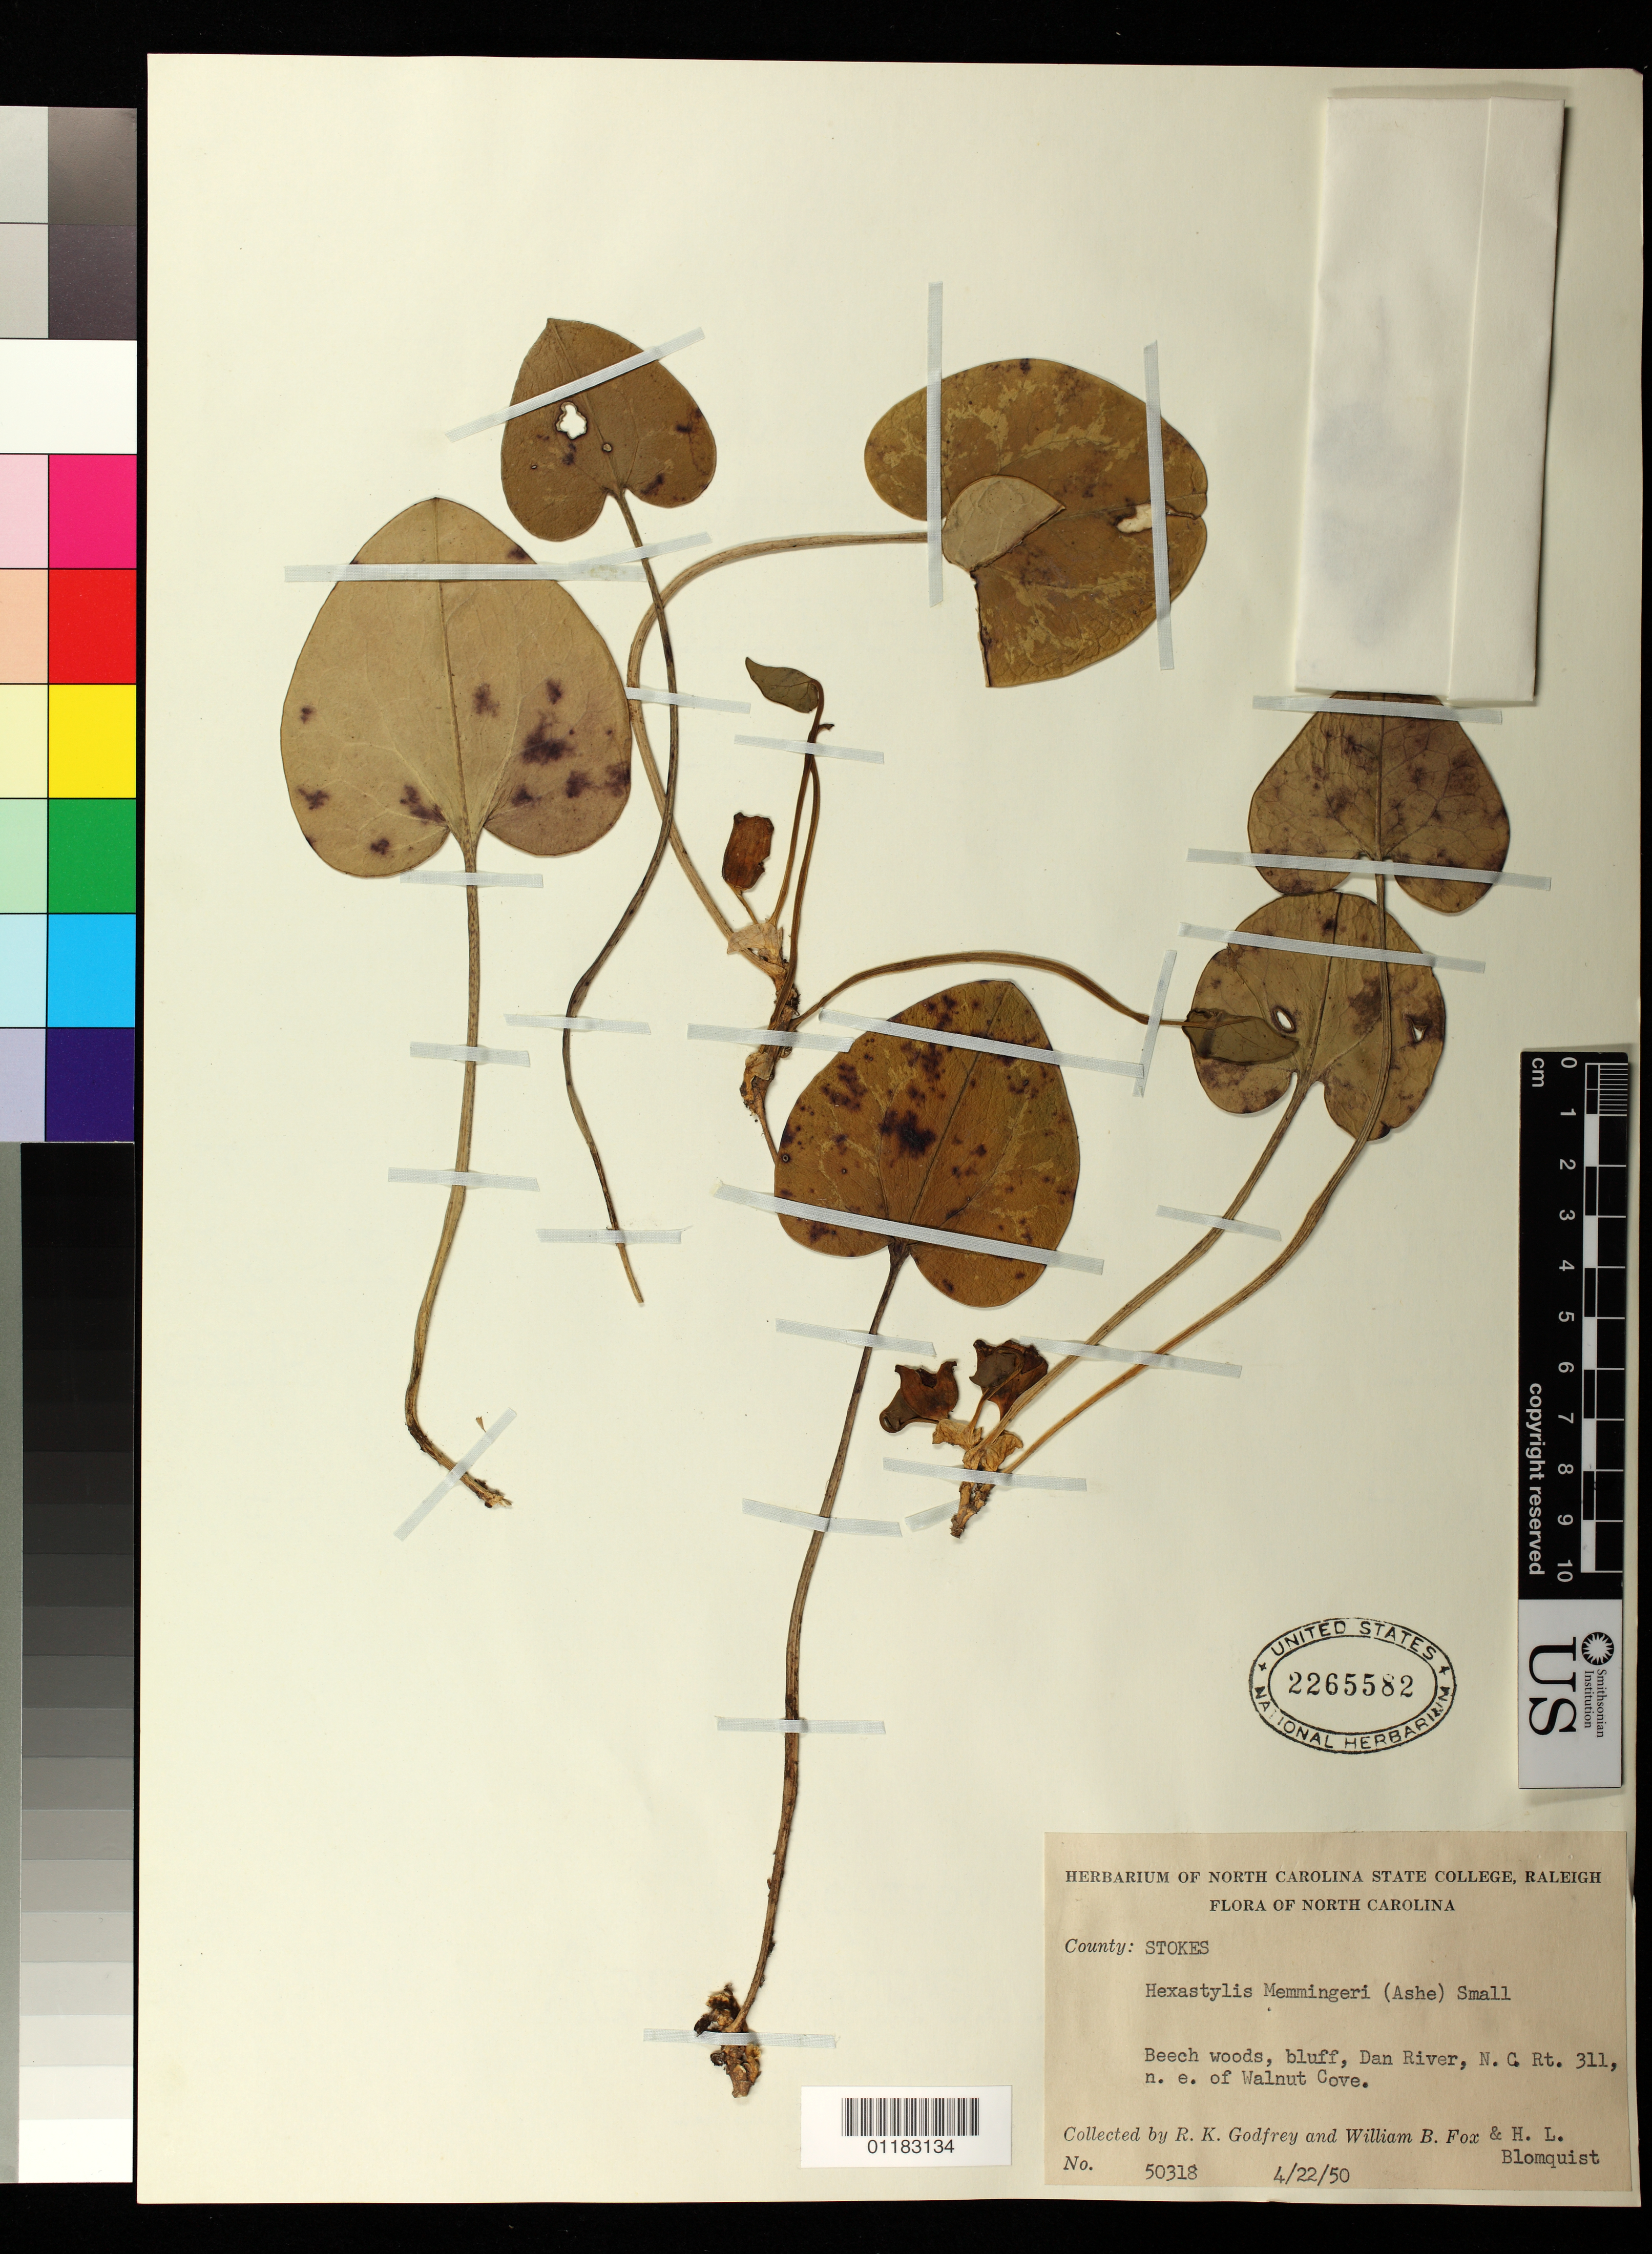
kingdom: Plantae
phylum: Tracheophyta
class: Magnoliopsida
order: Piperales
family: Aristolochiaceae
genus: Hexastylis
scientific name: Hexastylis virginica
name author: (L.) Small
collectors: R. K. Godfrey, W. B. Fox & H. Blomquist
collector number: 50318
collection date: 1950-04-22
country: United States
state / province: North Carolina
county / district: Stokes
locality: Beech woods, bluff, Dan River, N.C. Rt. 311, N.E. of Walnut Cove, Stokes County.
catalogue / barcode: US 2265582